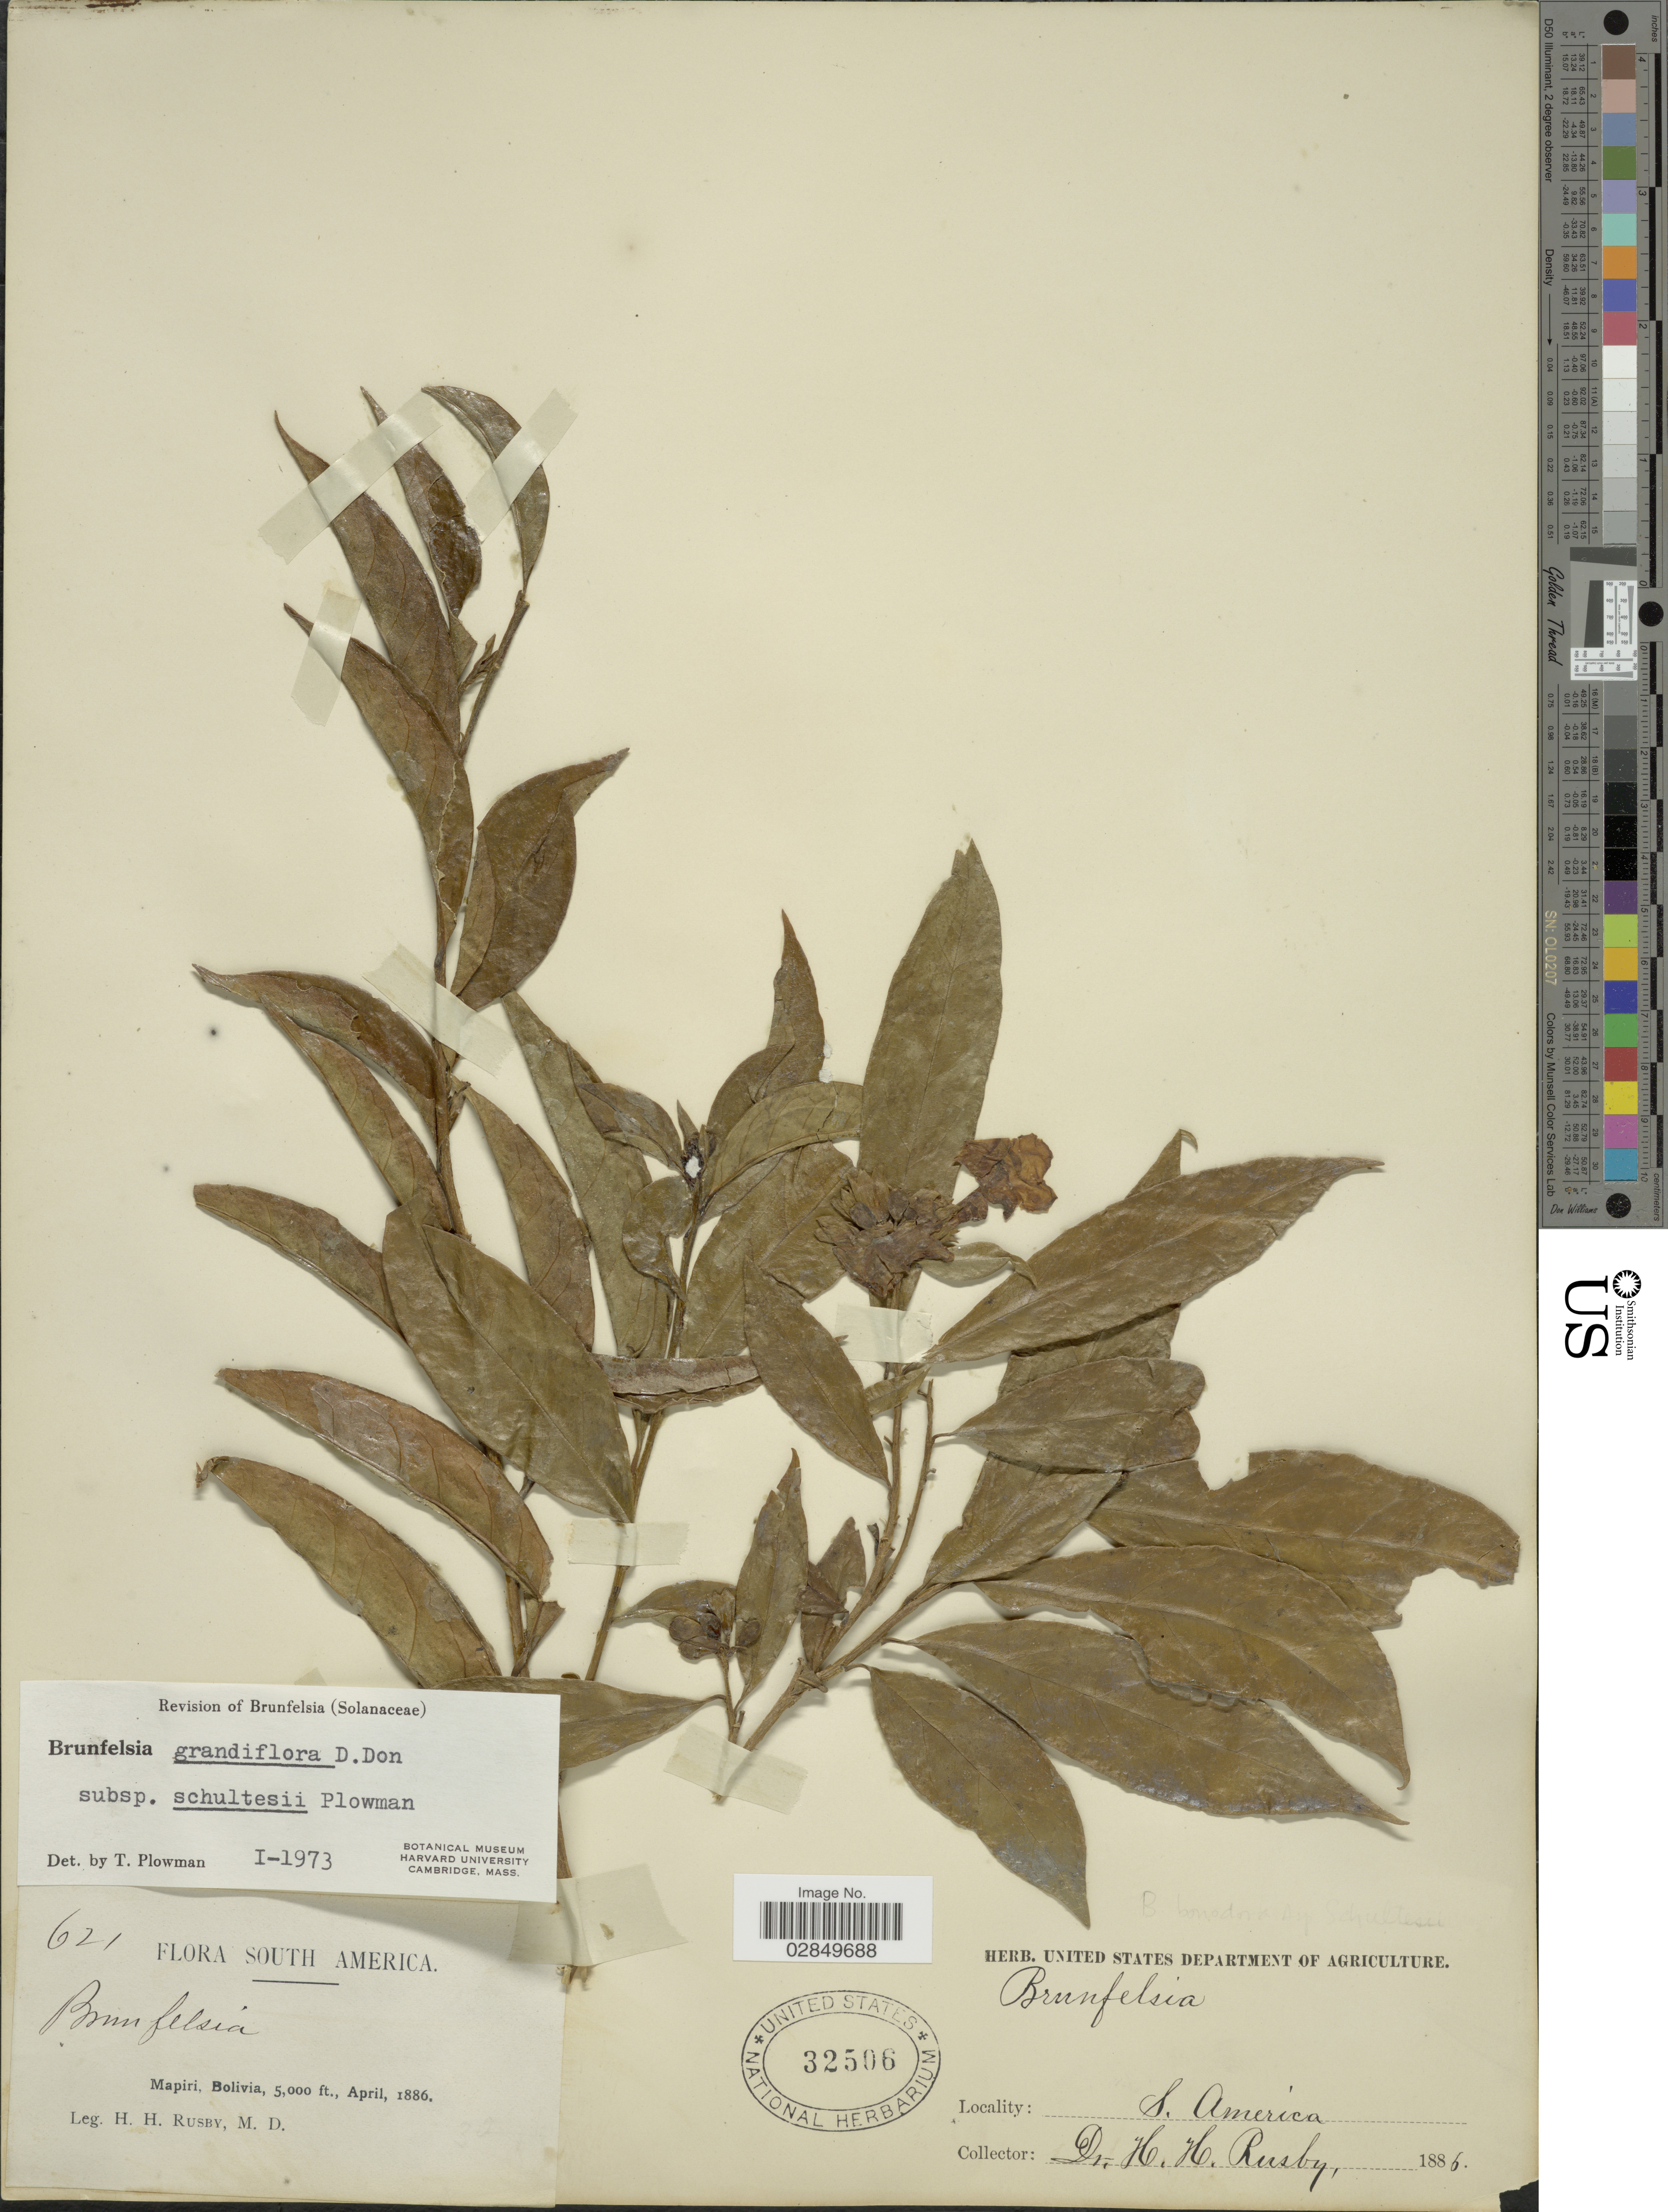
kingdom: Plantae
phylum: Tracheophyta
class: Magnoliopsida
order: Solanales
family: Solanaceae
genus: Brunfelsia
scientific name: Brunfelsia grandiflora subsp. schultesii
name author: Plowman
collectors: H. H. Rusby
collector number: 621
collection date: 1886-04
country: Bolivia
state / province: La Páz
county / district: Larecaja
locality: Mapiri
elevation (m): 1524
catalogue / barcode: US 32506